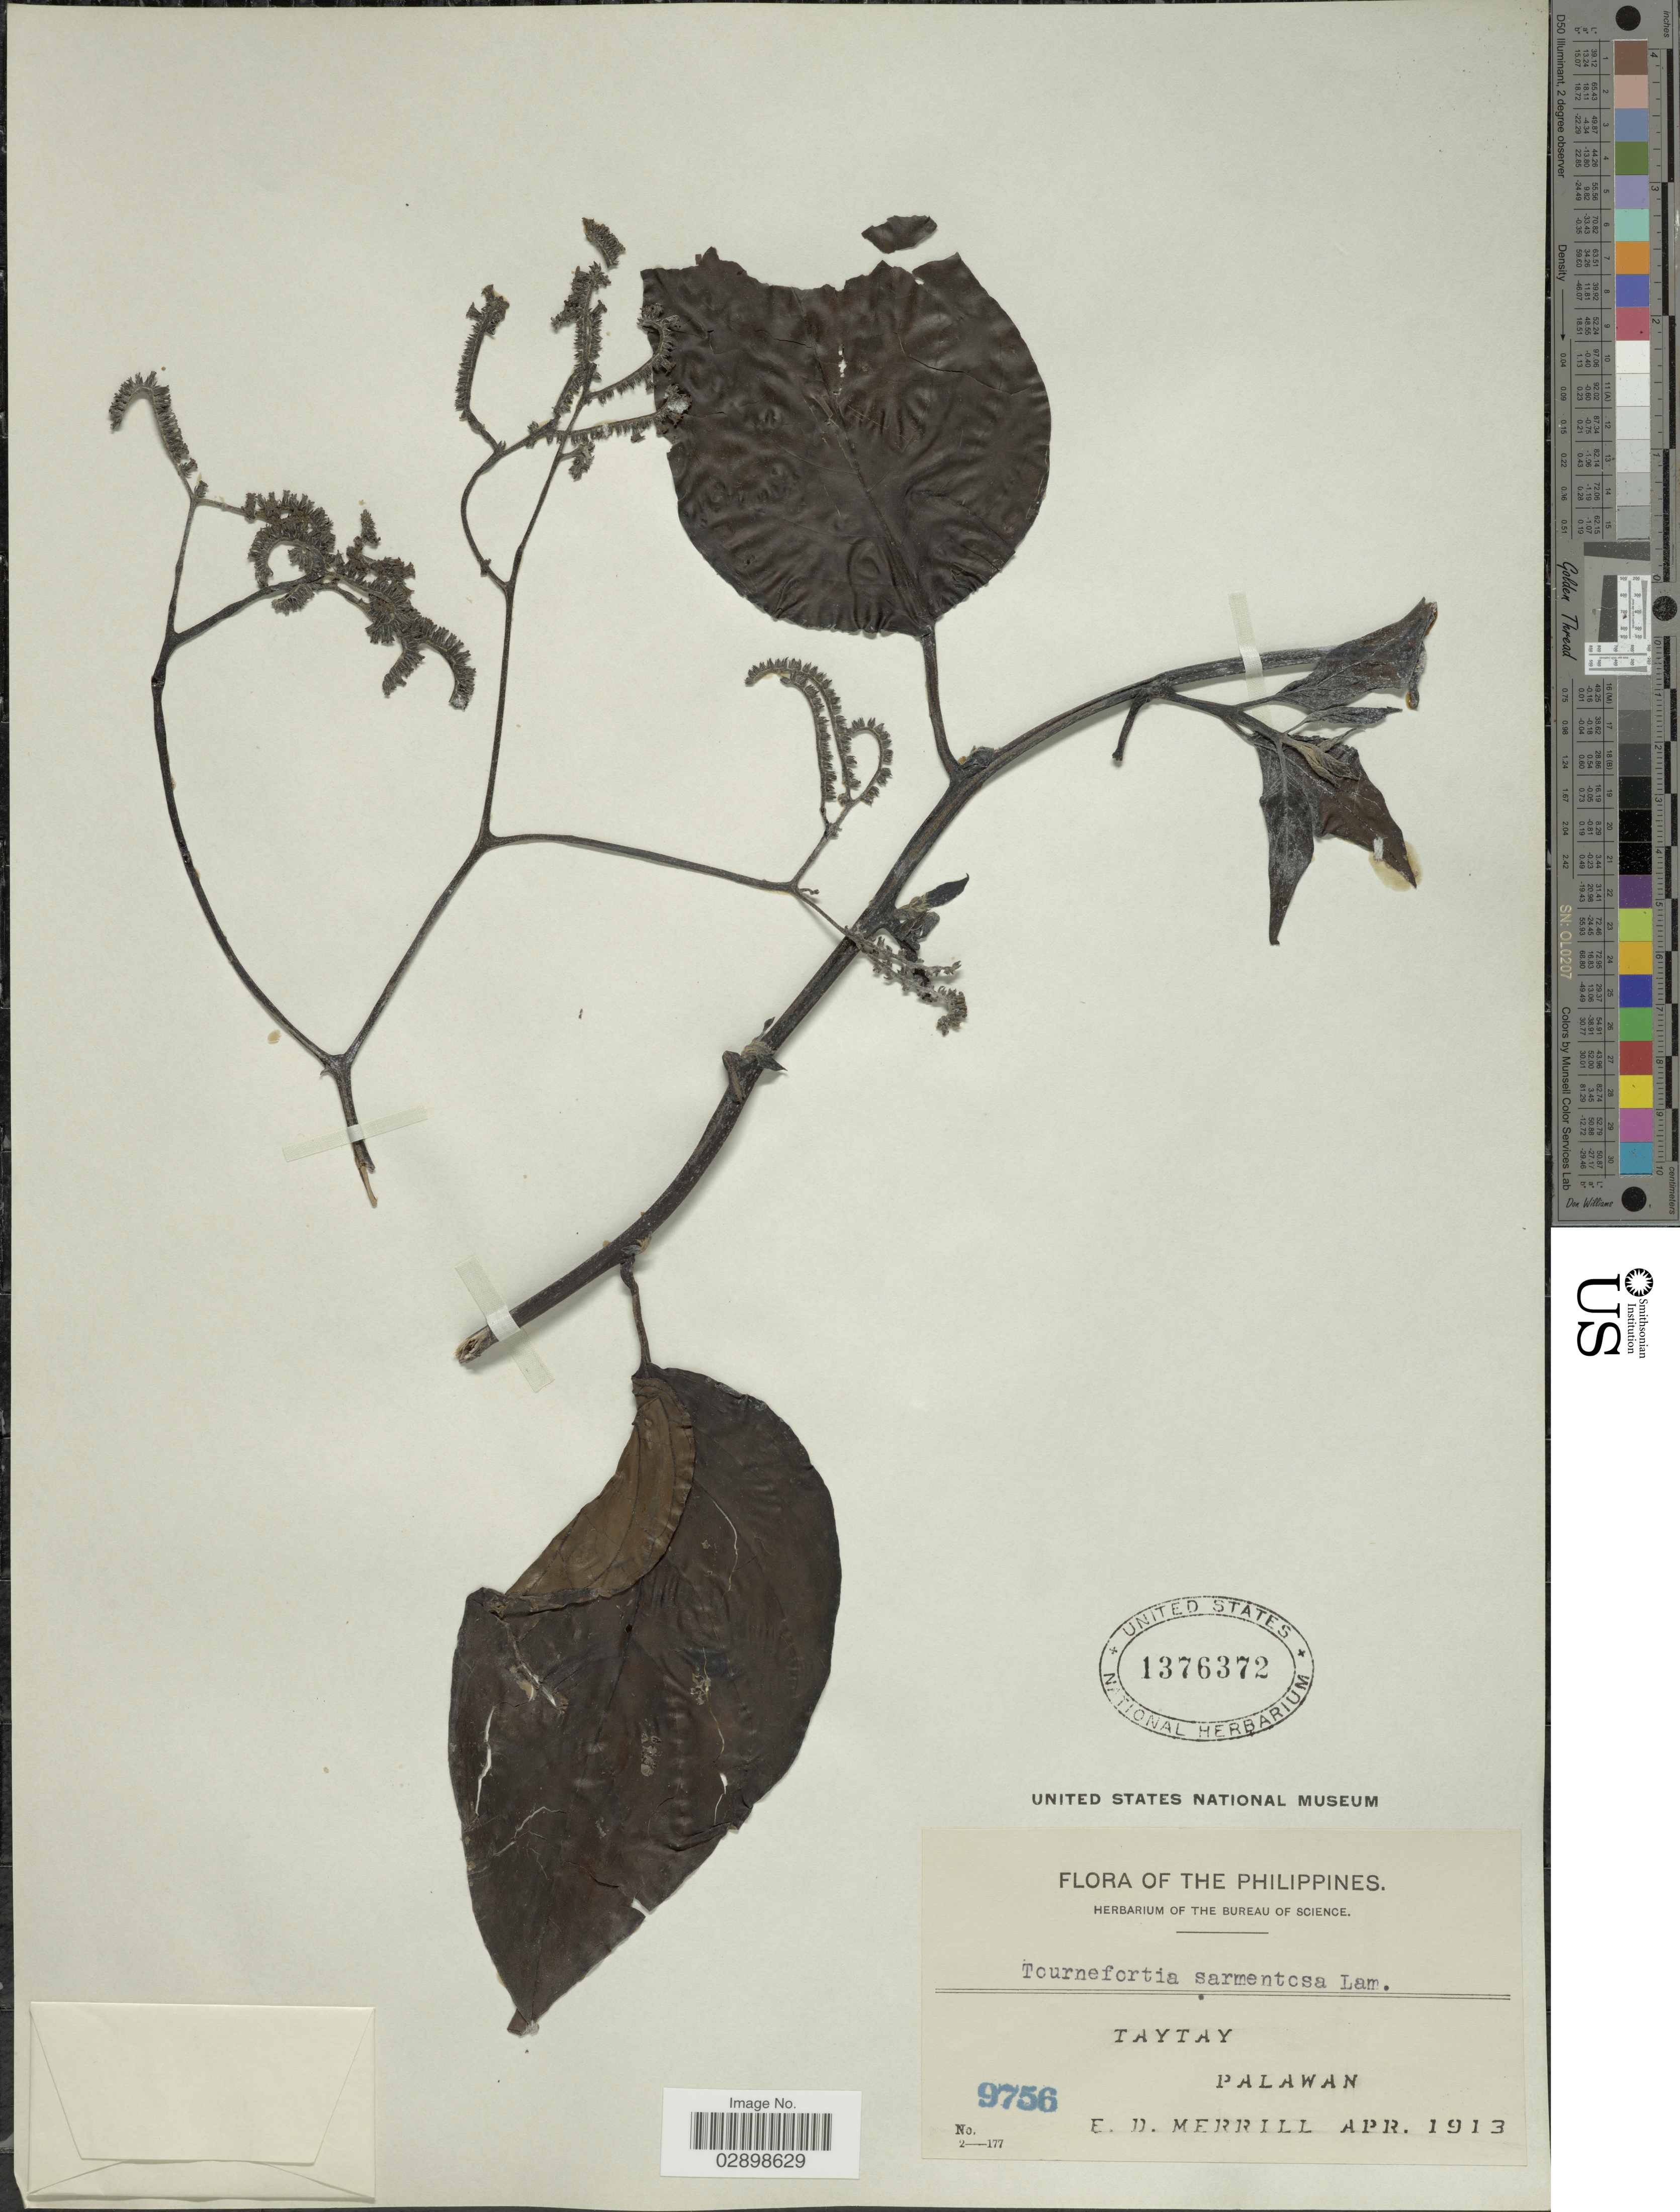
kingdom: Plantae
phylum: Tracheophyta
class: Magnoliopsida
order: Boraginales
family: Heliotropiaceae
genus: Tournefortia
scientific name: Tournefortia sarmentosa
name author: Lam.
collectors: E. D. Merrill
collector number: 9756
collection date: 1913-04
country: Philippines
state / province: Mimaropa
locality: Taytay. Palawan.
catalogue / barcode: US 1376372